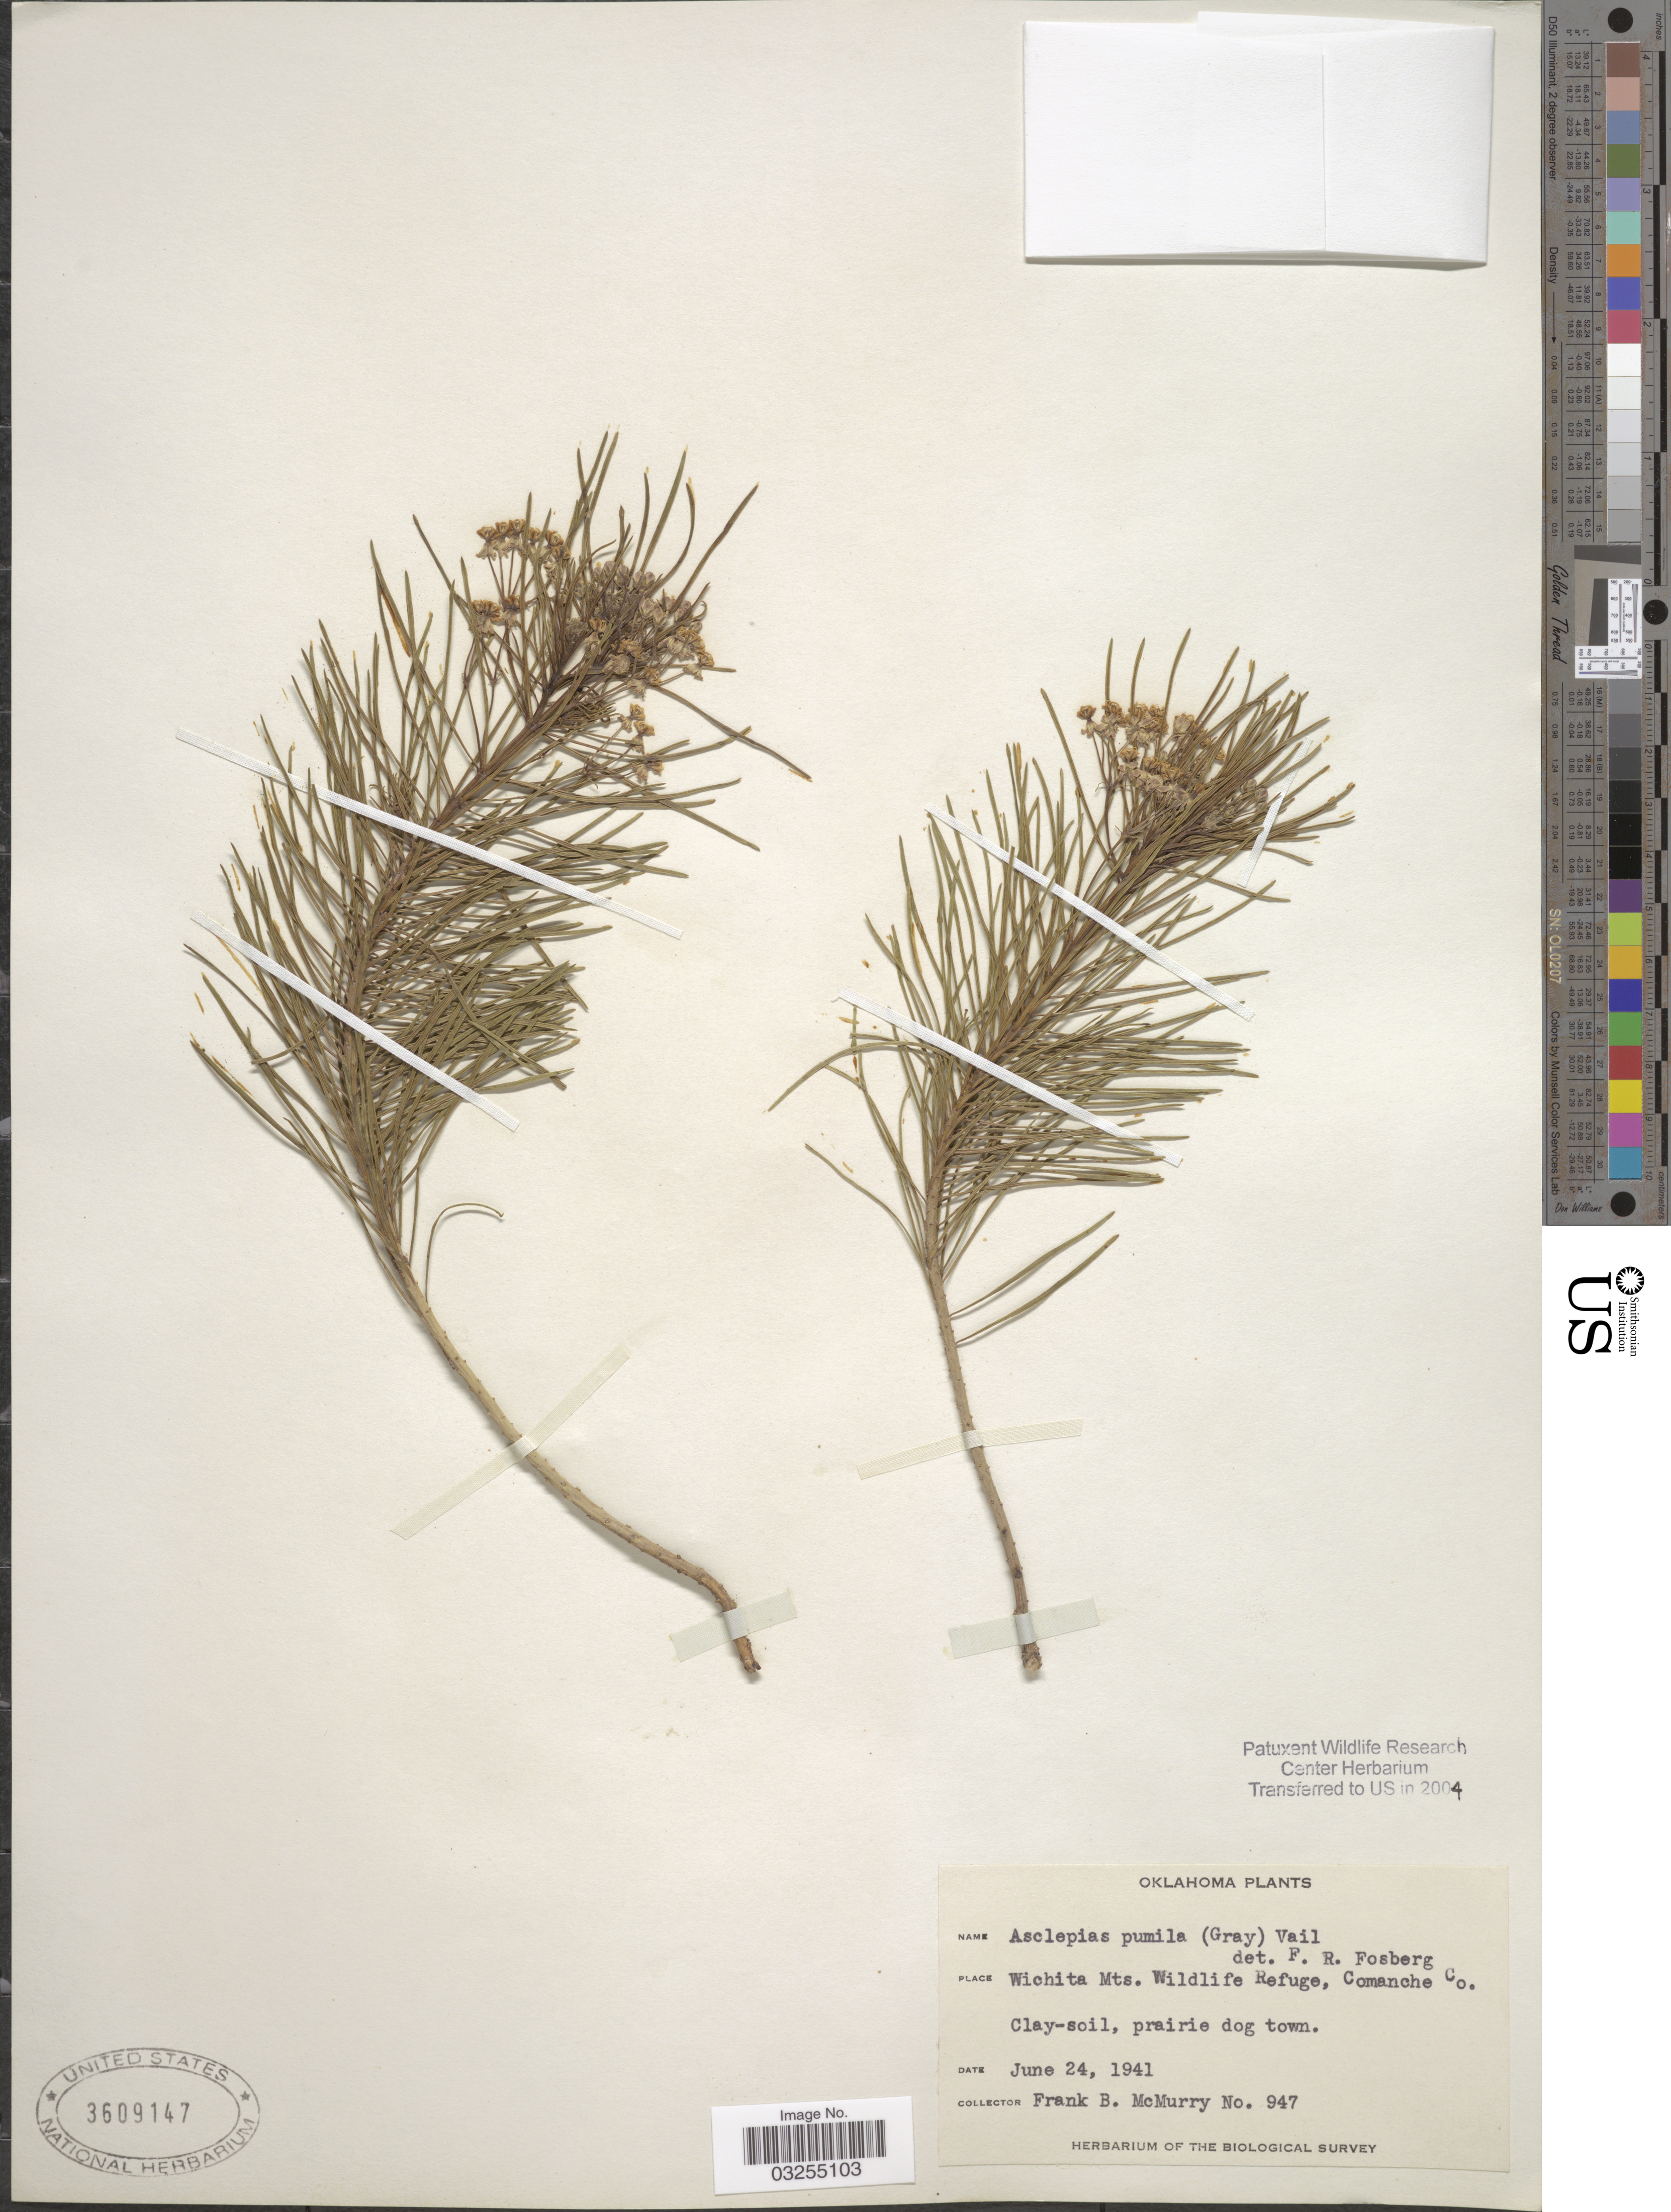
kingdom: Plantae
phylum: Tracheophyta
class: Magnoliopsida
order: Gentianales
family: Apocynaceae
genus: Asclepias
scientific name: Asclepias pumila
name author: (A. Gray) Vail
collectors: F. B. McMurry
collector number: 947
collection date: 1941-06-24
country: United States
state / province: Oklahoma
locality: Wichita Mts. Wildlife Refuge, Comanche Co.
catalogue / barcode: US 3609147